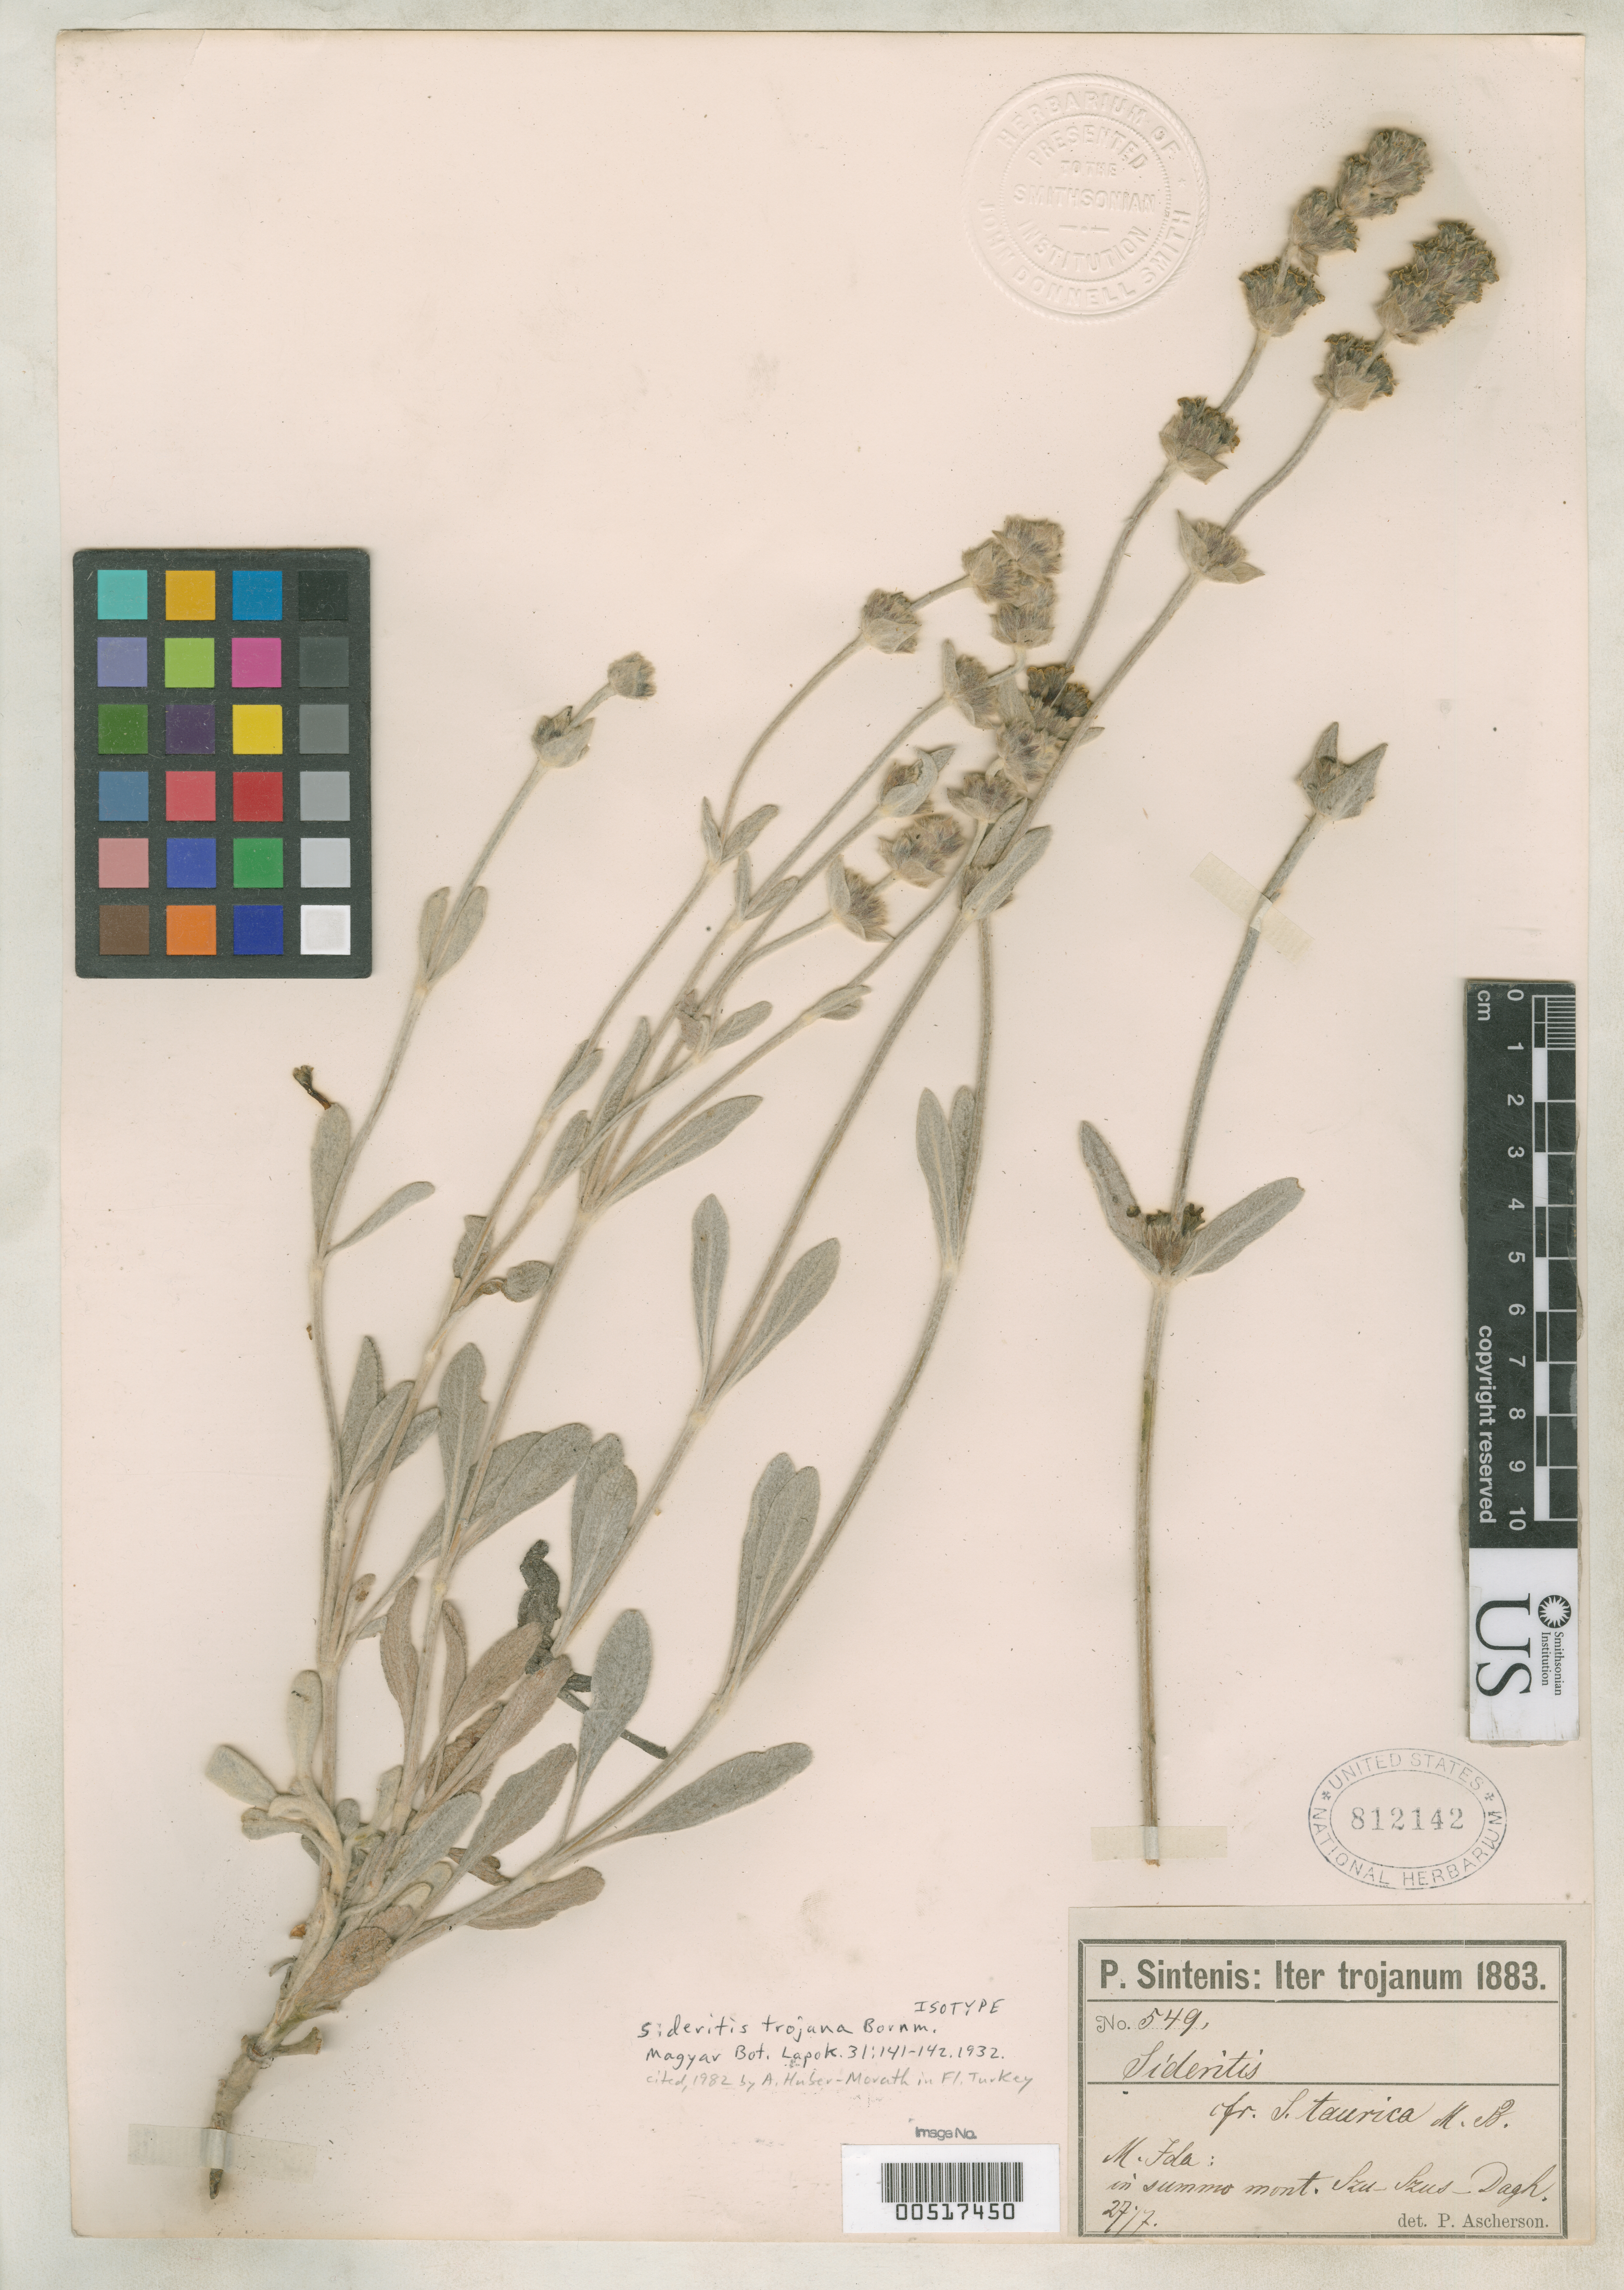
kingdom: Plantae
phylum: Tracheophyta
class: Magnoliopsida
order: Lamiales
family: Lamiaceae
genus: Sideritis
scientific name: Sideritis trojana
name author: Bornm.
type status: Isotype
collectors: P. Sintenis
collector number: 549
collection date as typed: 27 Jul 1883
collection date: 1883-07-27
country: Turkey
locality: M. Ida, in summo Monte Szuszus-dagh.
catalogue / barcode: US 812142